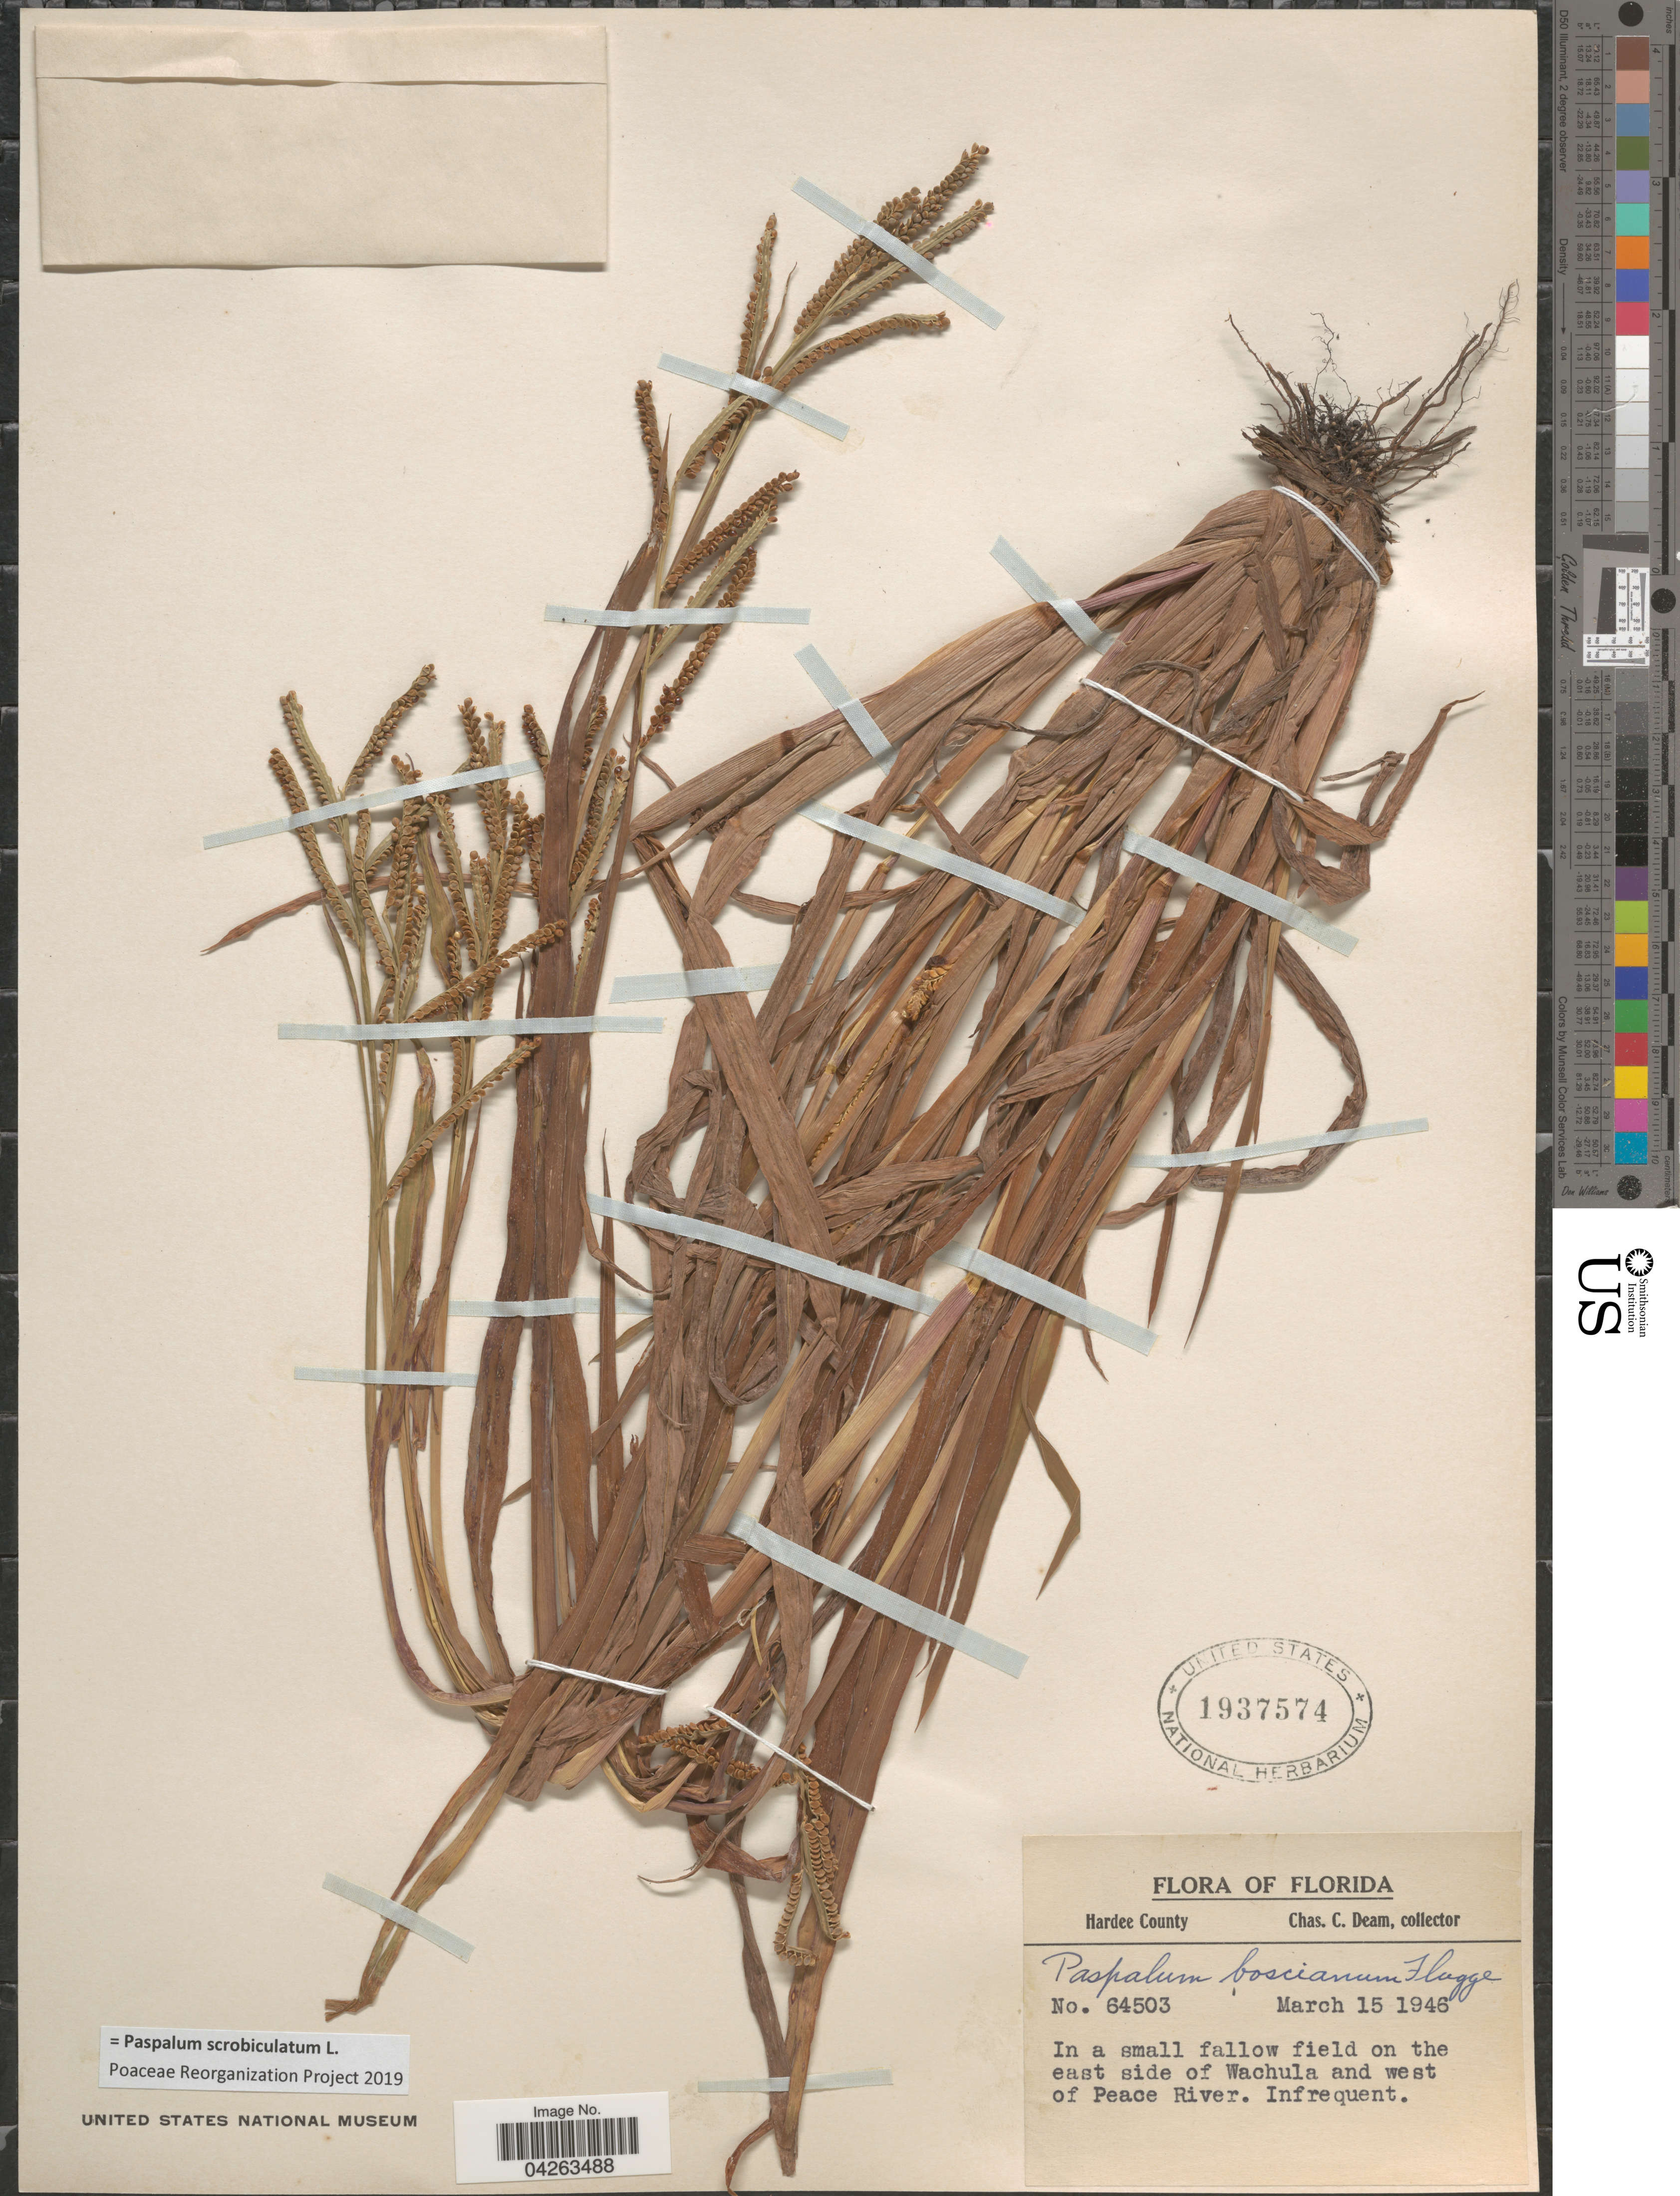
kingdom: Plantae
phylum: Tracheophyta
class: Liliopsida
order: Poales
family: Poaceae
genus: Paspalum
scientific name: Paspalum scrobiculatum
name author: L.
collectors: C. C. Deam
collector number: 64503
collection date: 1946-03-15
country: United States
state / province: Florida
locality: Hardee County. In a small fallow field on the east side of Wachula and west of Peace River.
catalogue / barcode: US 1937574